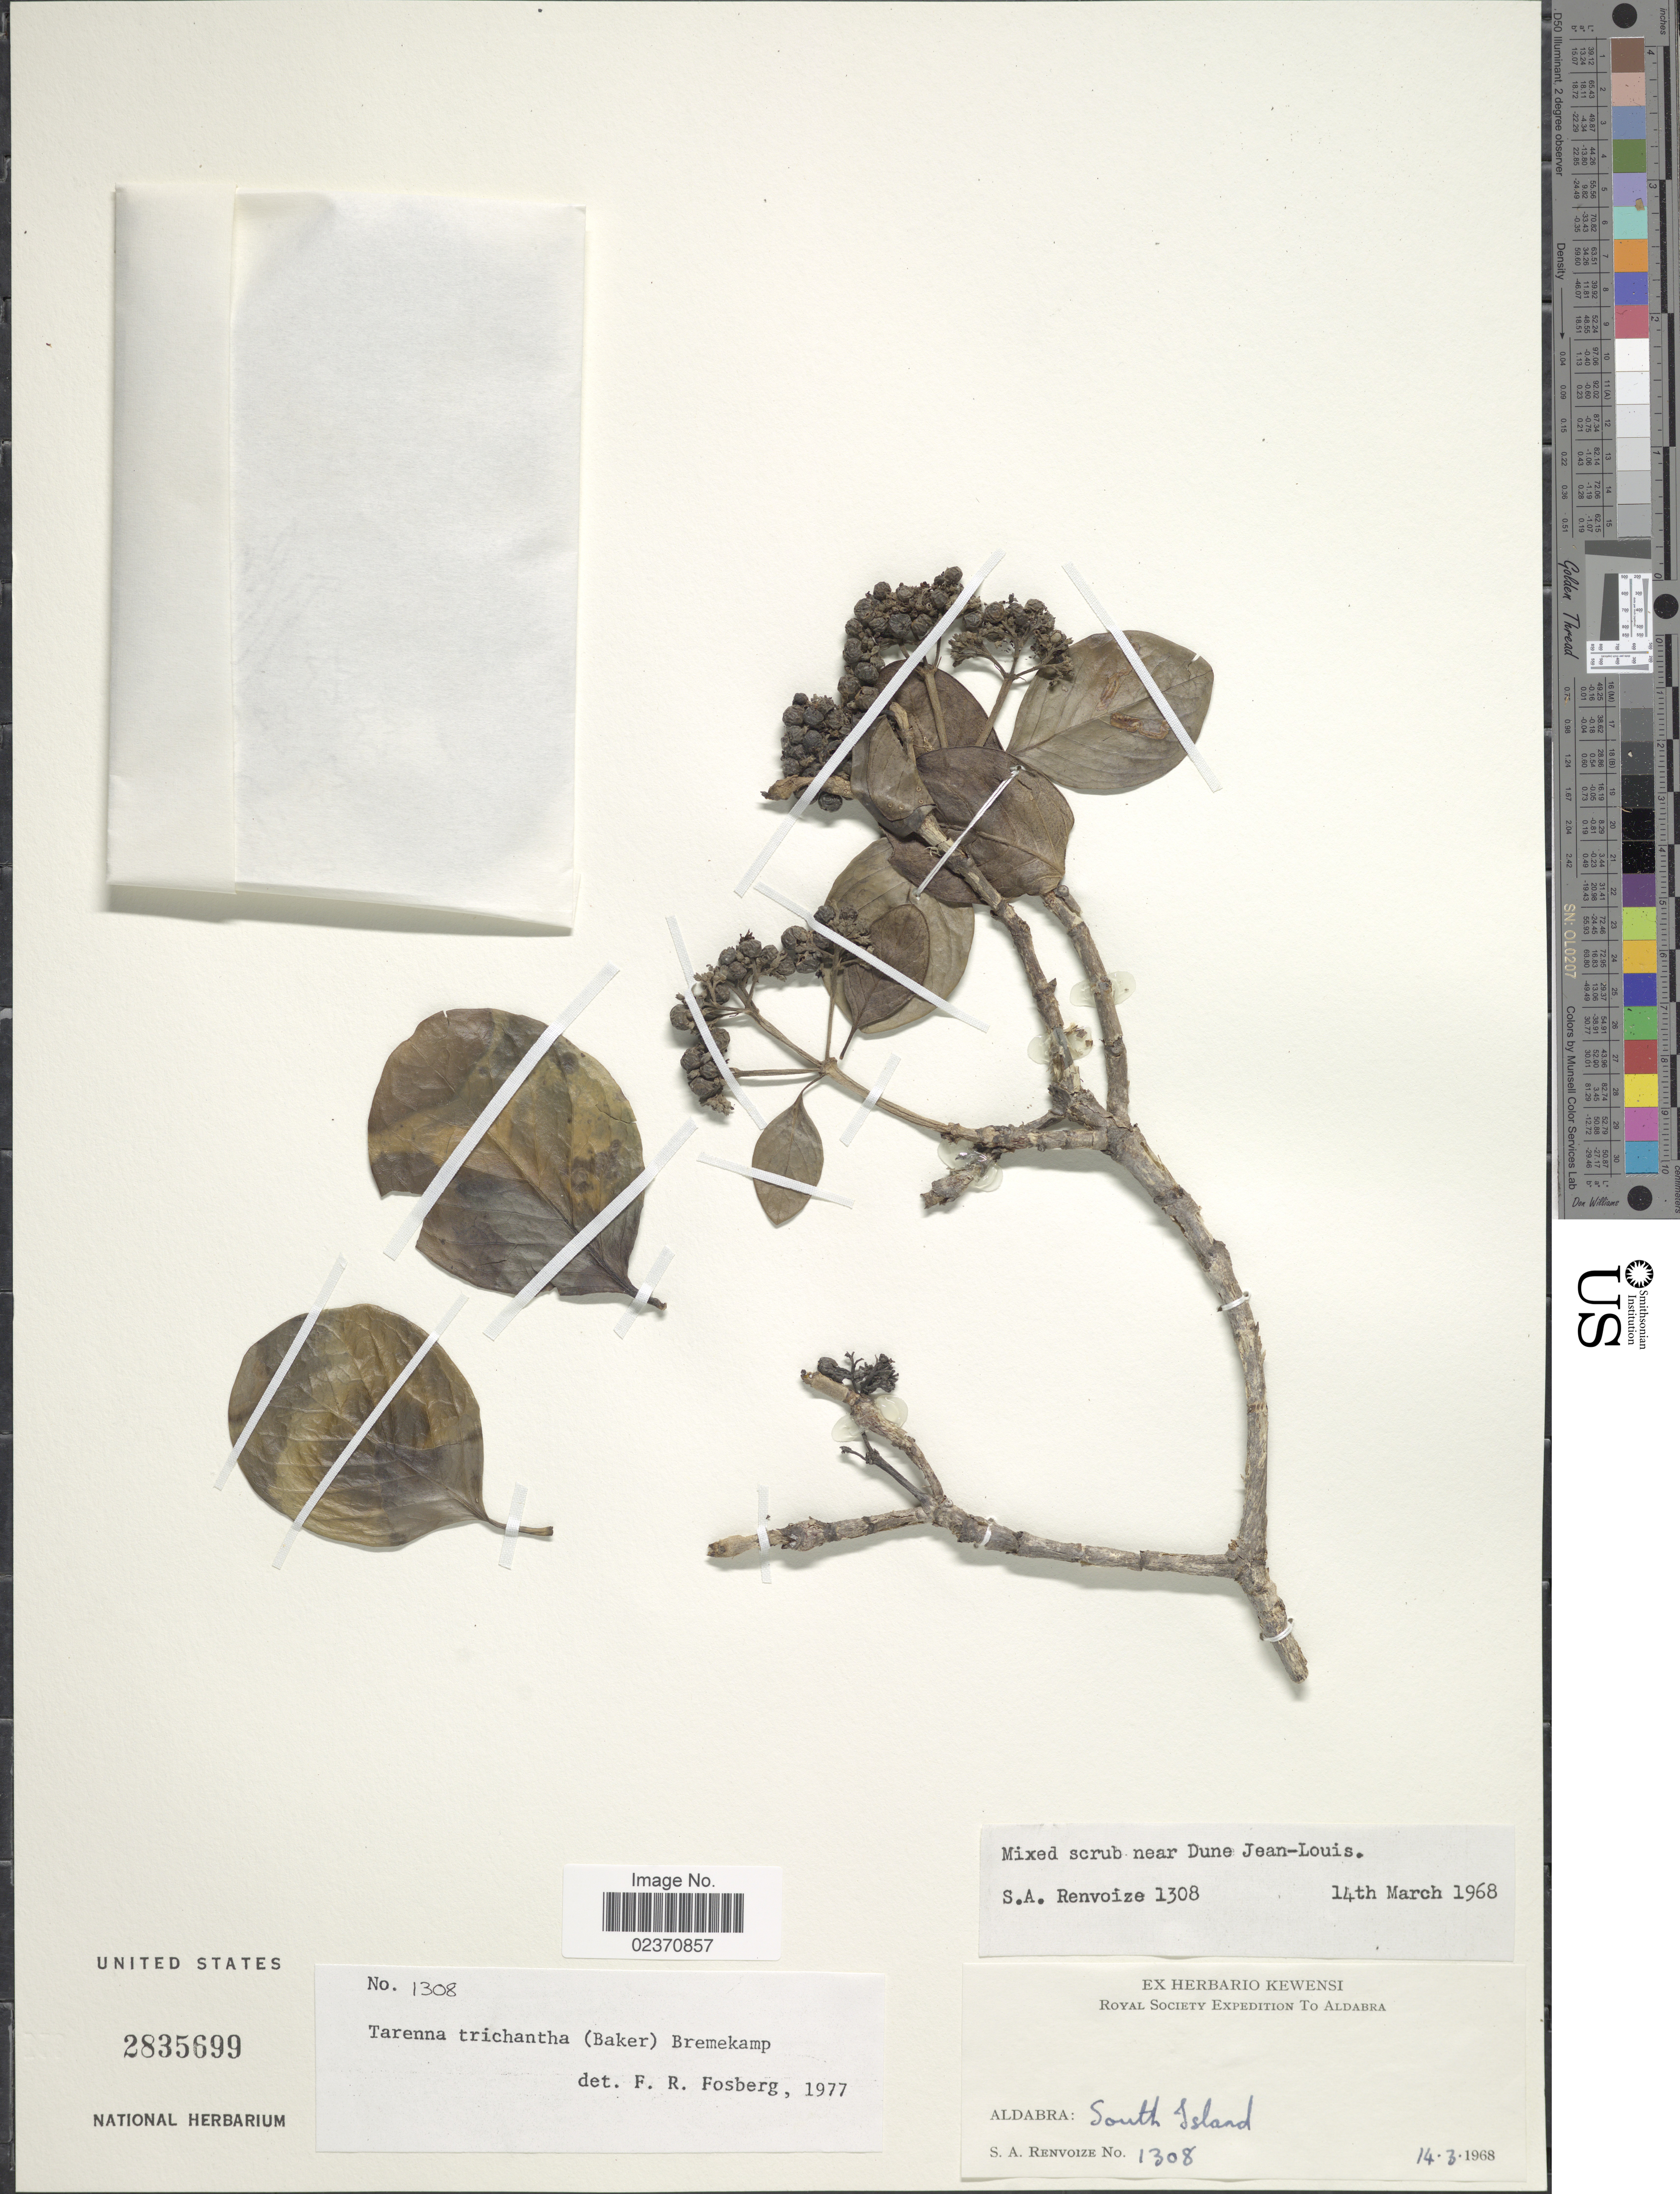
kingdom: Plantae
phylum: Tracheophyta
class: Magnoliopsida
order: Gentianales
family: Rubiaceae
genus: Paracephaelis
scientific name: Paracephaelis trichantha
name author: (Baker) De Block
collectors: S. A. Renvoize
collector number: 1308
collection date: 1968-03-14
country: Seychelles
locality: Aldabra: South Island.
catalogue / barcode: US 2835699